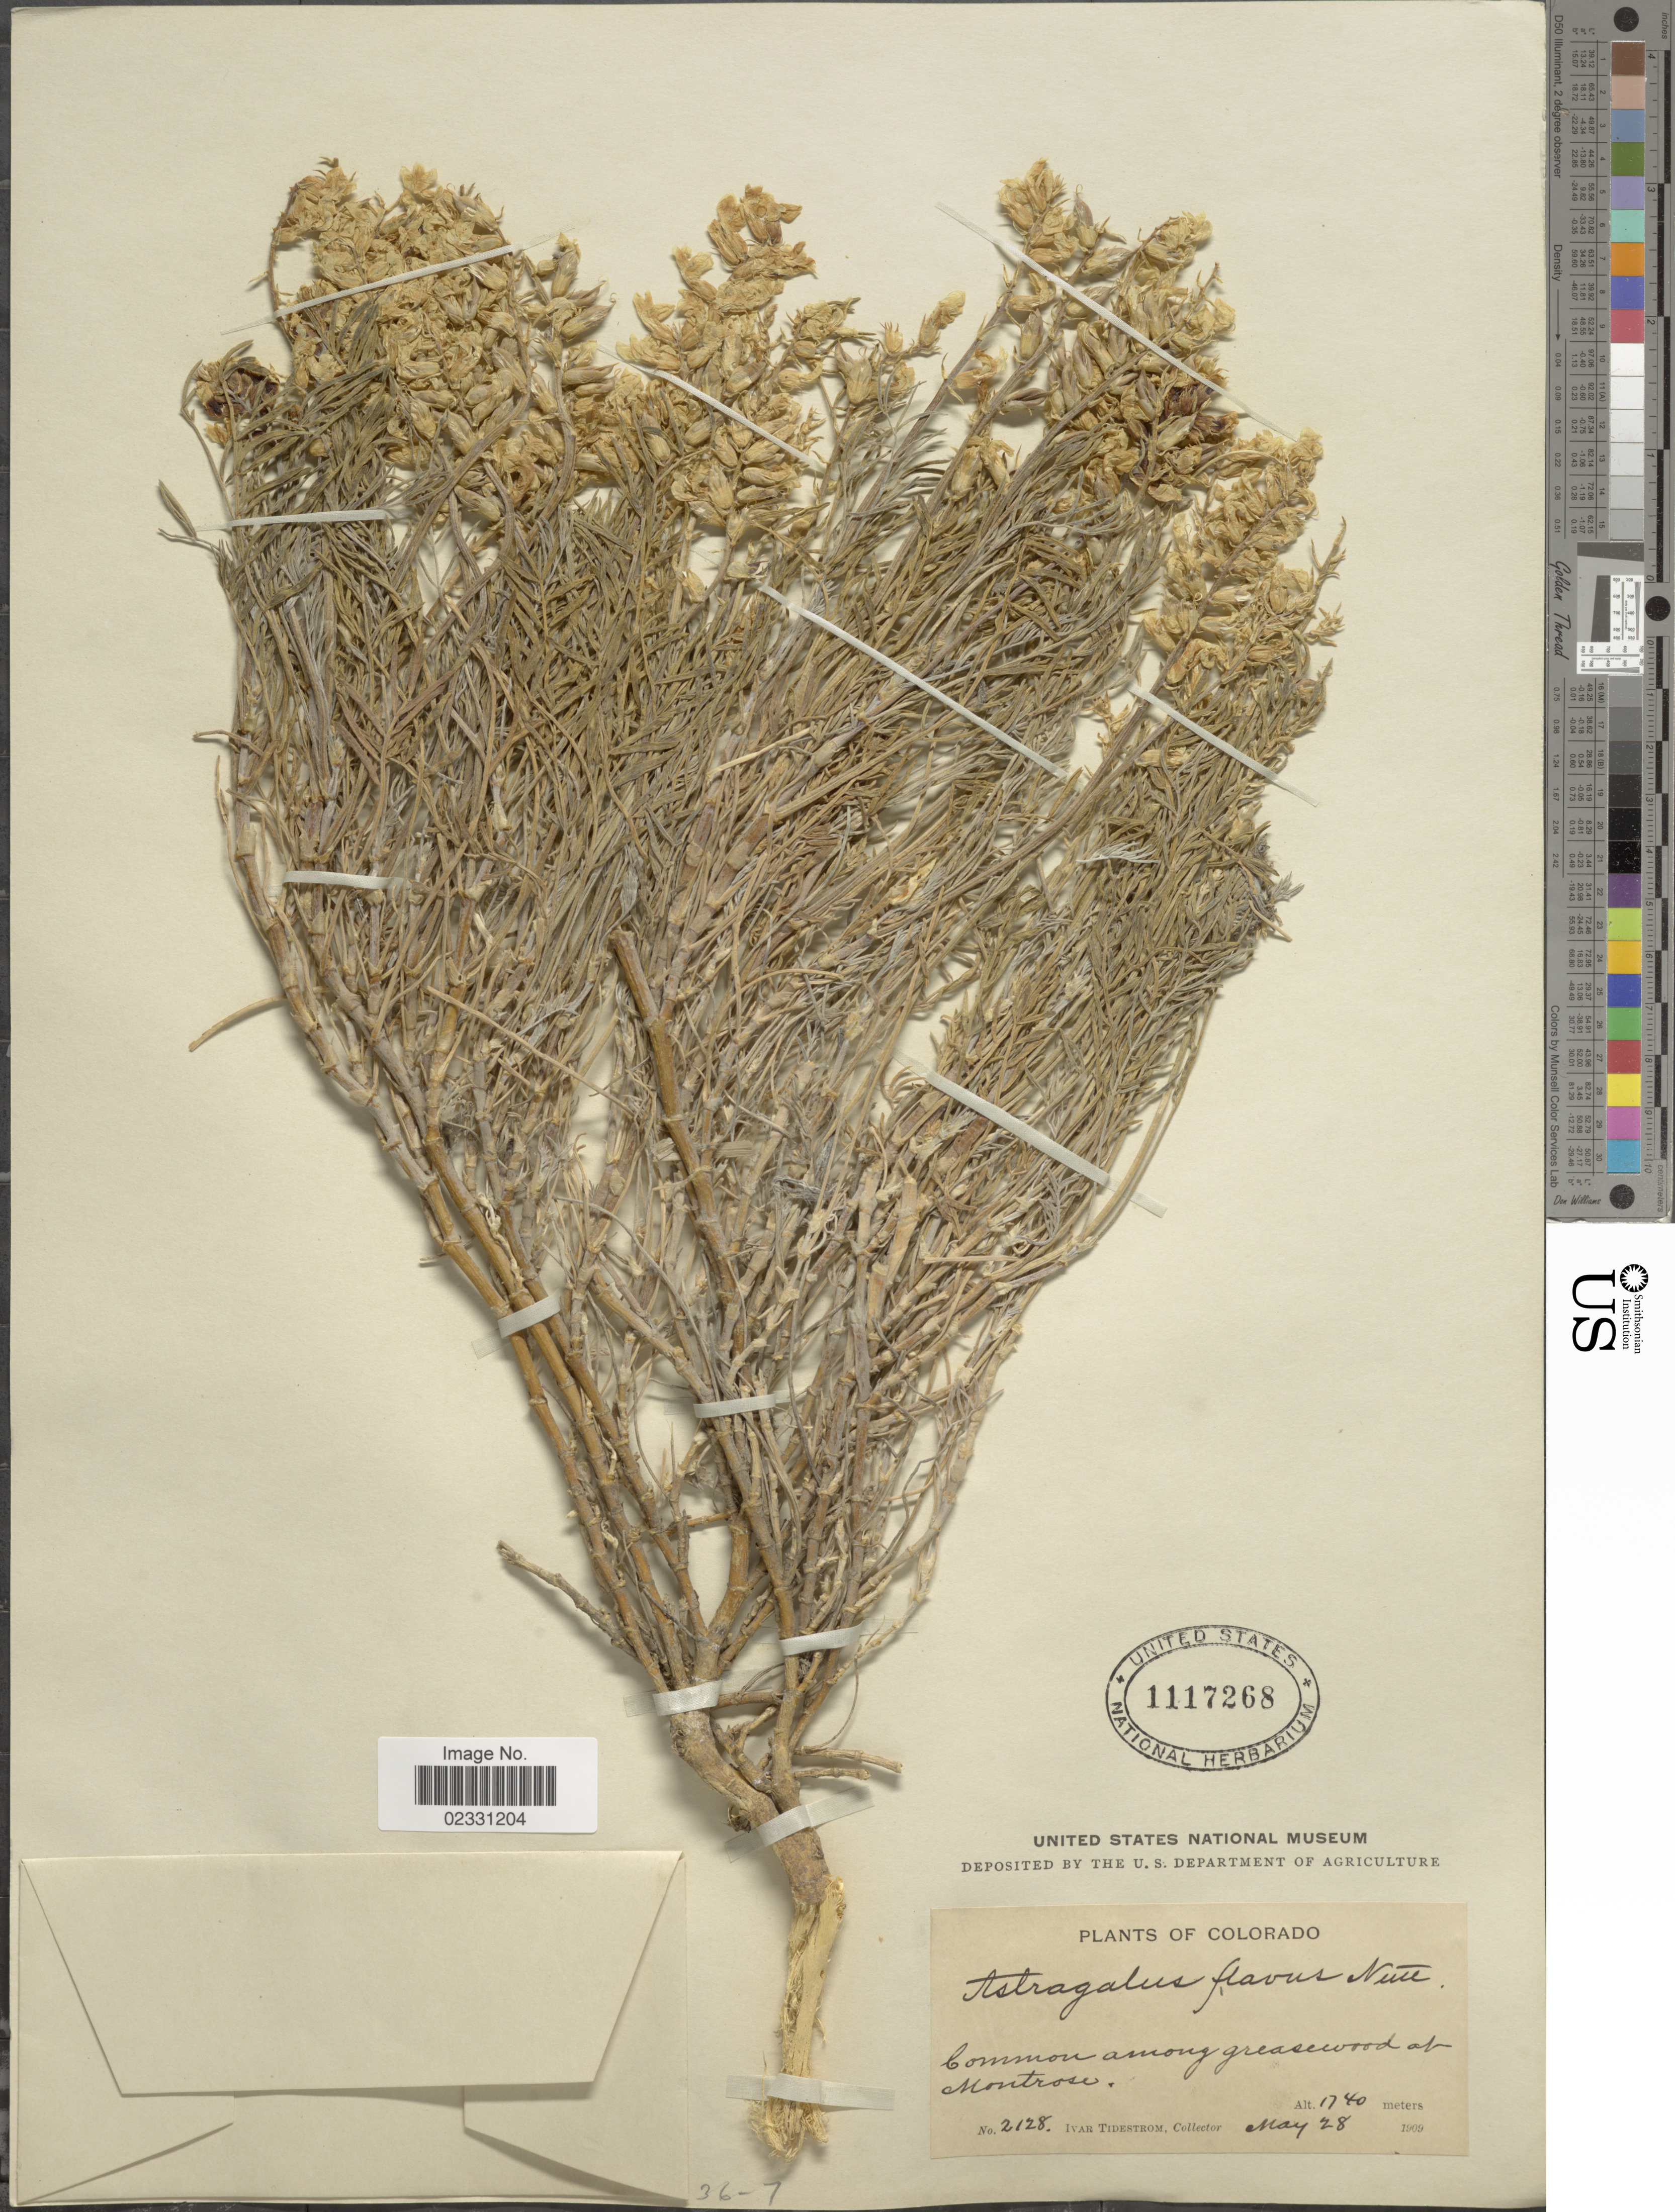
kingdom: Plantae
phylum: Tracheophyta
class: Magnoliopsida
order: Fabales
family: Fabaceae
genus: Astragalus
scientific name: Astragalus flavus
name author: Torr. & A. Gray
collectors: I. F. Tidestrom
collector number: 2128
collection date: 1909-05-28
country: United States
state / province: Colorado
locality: At Montrose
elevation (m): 1740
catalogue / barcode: US 1117268